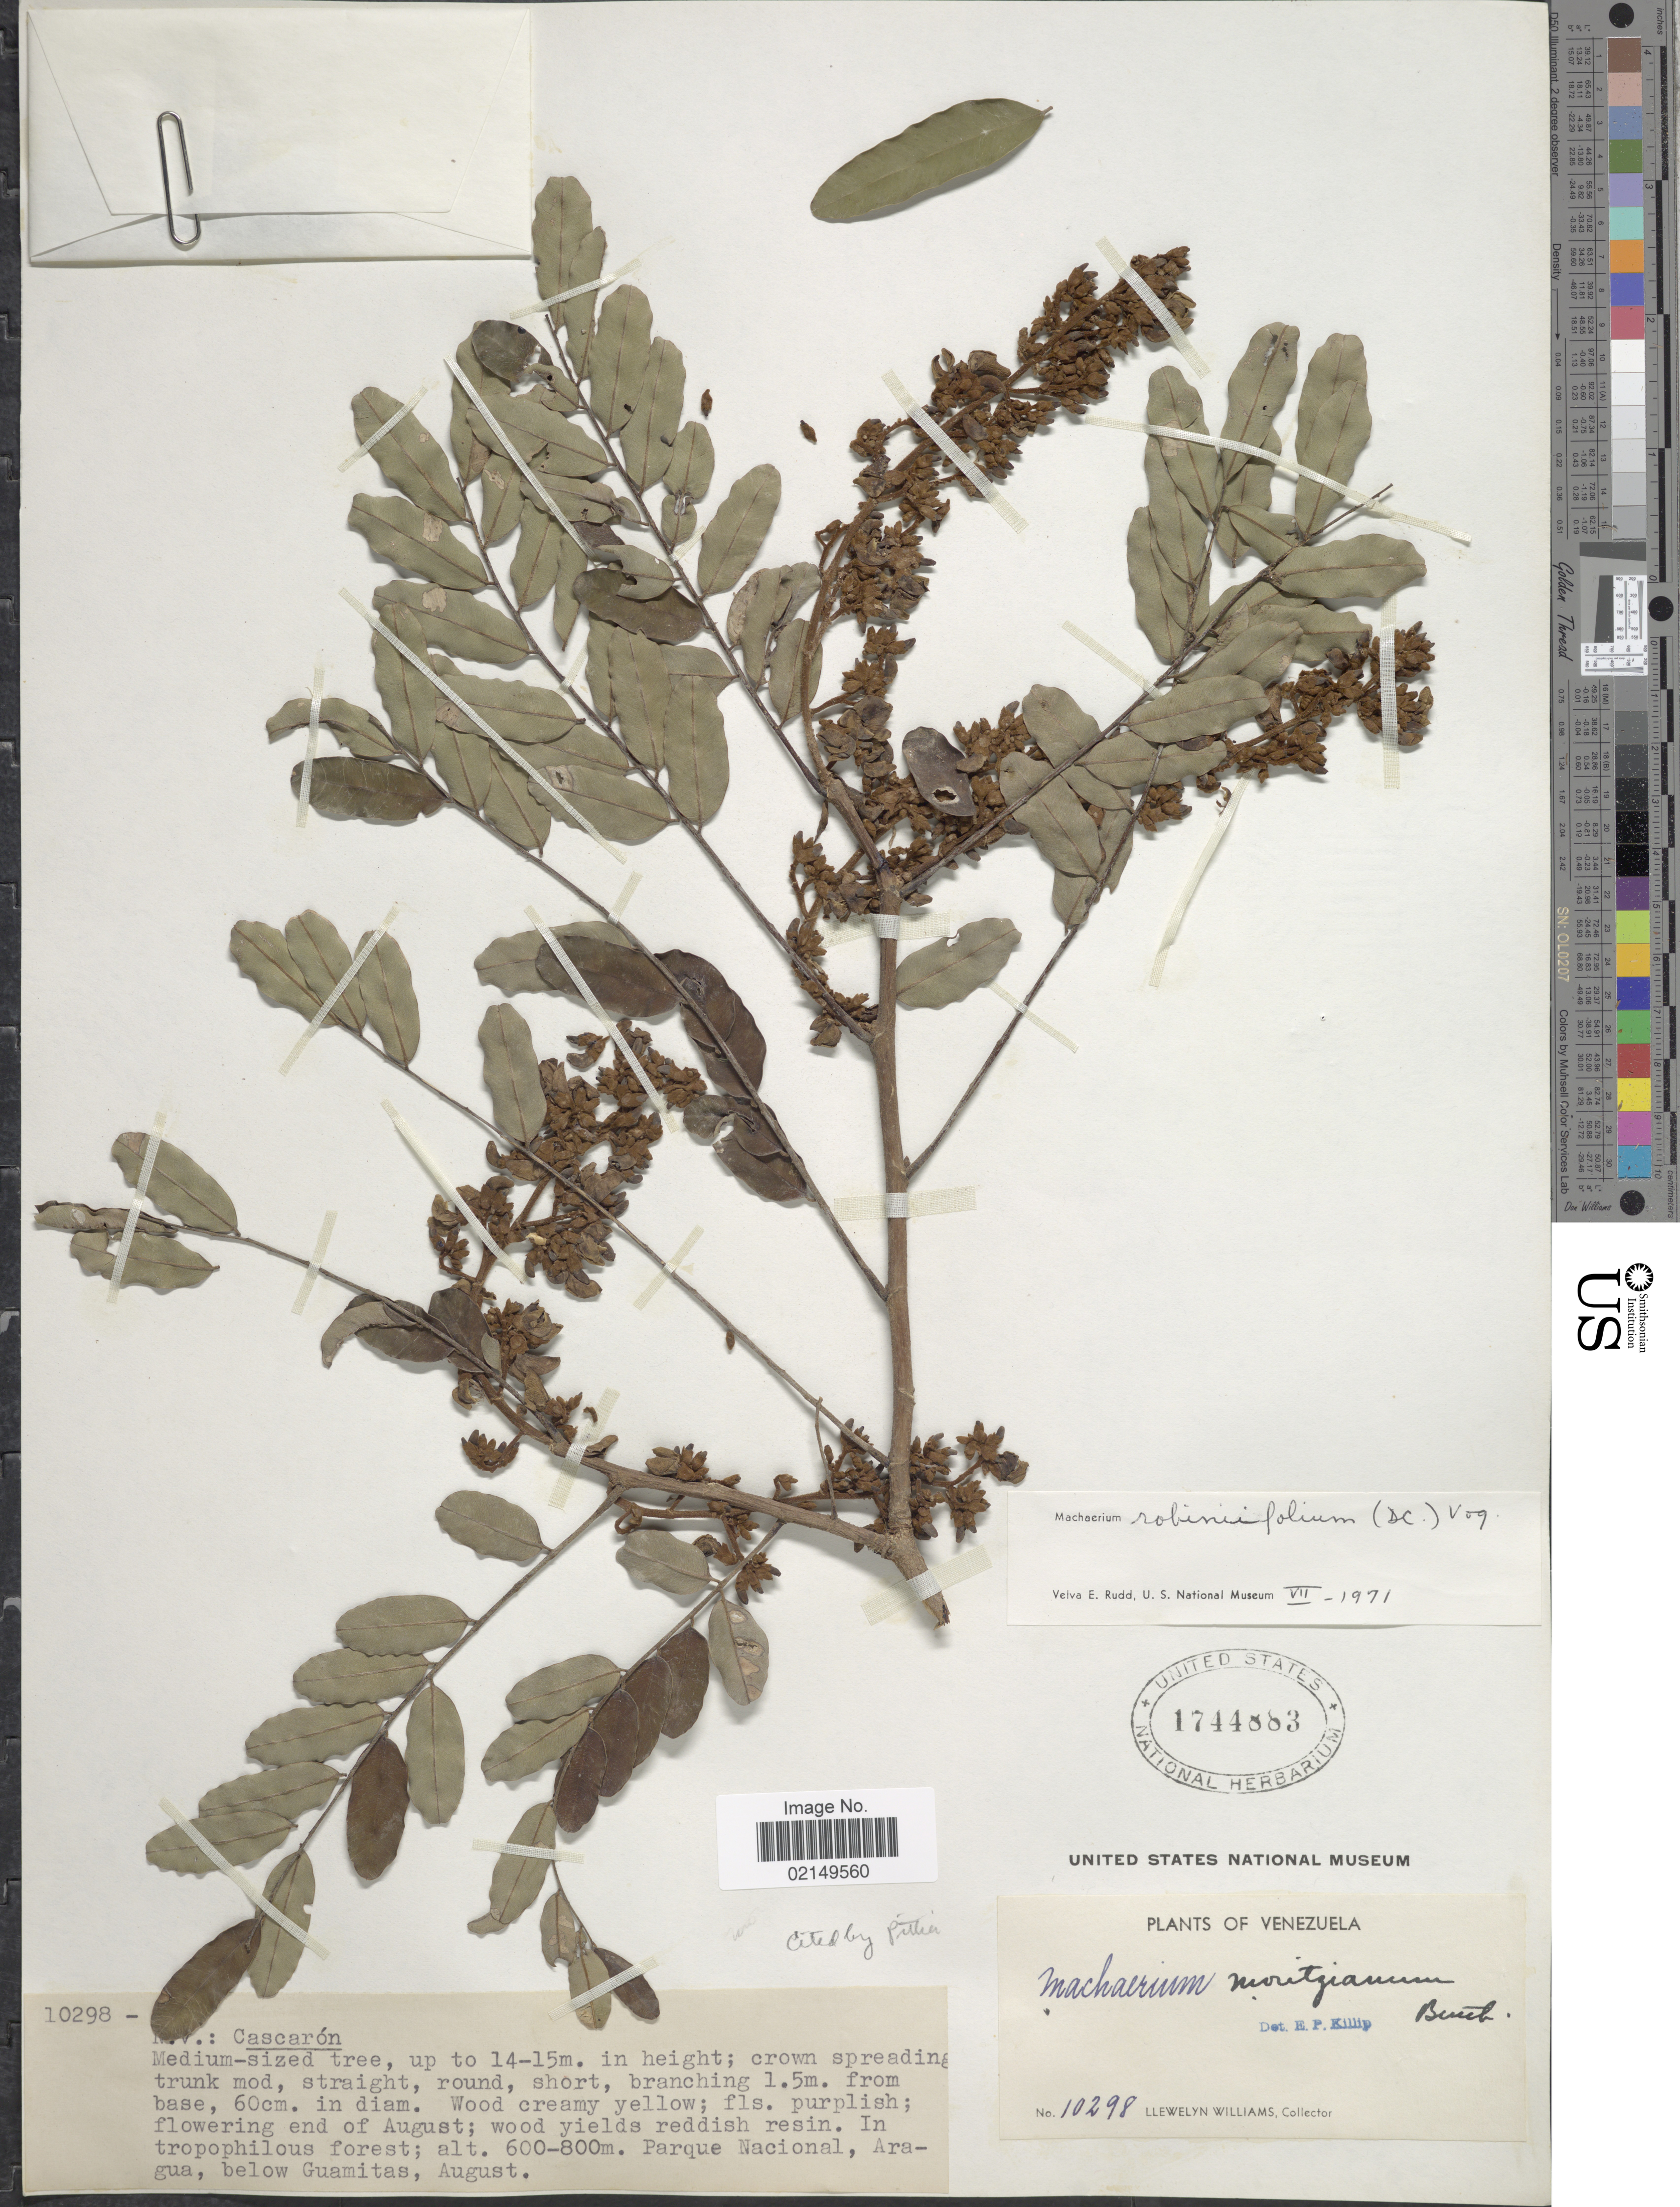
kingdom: Plantae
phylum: Tracheophyta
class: Magnoliopsida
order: Fabales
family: Fabaceae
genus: Machaerium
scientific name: Machaerium robinifolium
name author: (DC.) Vogel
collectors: Ll. Williams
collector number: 10298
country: Venezuela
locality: Parque Nacional, Aragua, below Guamitas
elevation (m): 600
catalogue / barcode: US 1744883